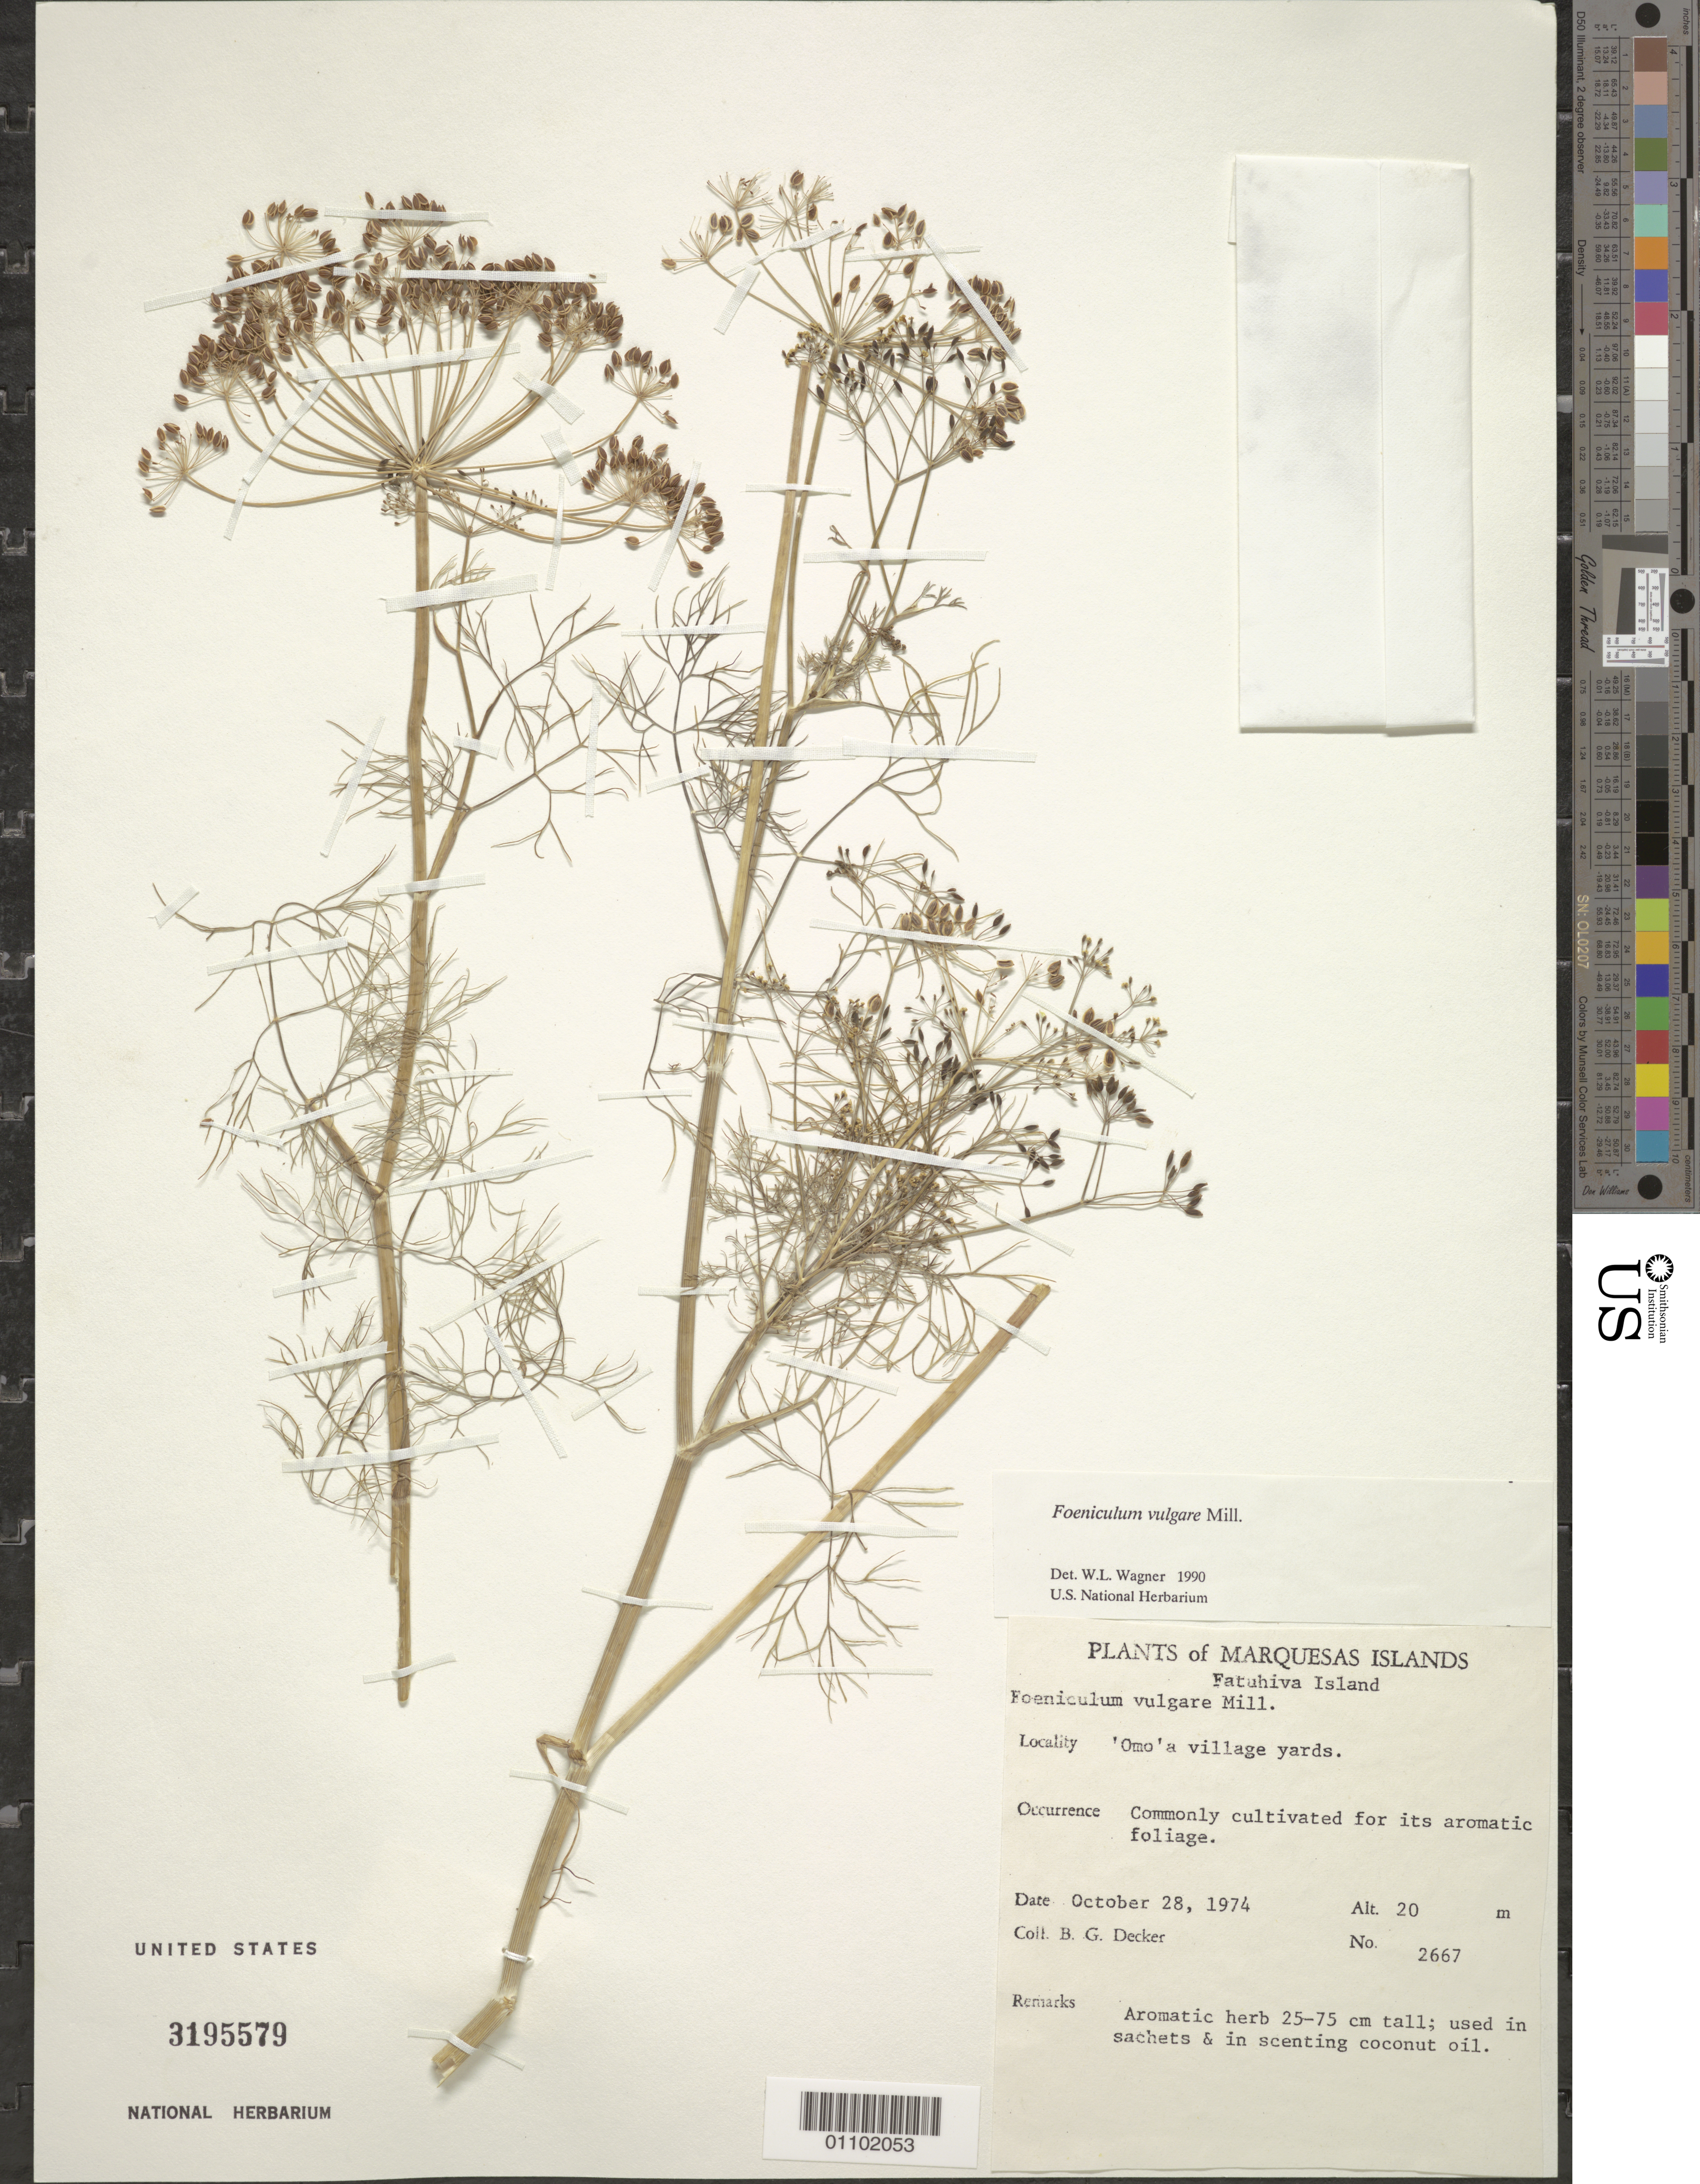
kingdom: Plantae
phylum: Tracheophyta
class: Magnoliopsida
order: Apiales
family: Apiaceae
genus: Foeniculum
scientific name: Foeniculum vulgare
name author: Mill.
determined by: Wagner, W. L., (BOT), Smithsonian Institution - National Museum of Natural History (UNITED STATES)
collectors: B. G. Decker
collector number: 2667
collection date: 1974-10-28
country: French Polynesia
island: Fatu Hiva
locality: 'Omo'a, village yards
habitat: Cult.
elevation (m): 20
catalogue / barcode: US 3195579